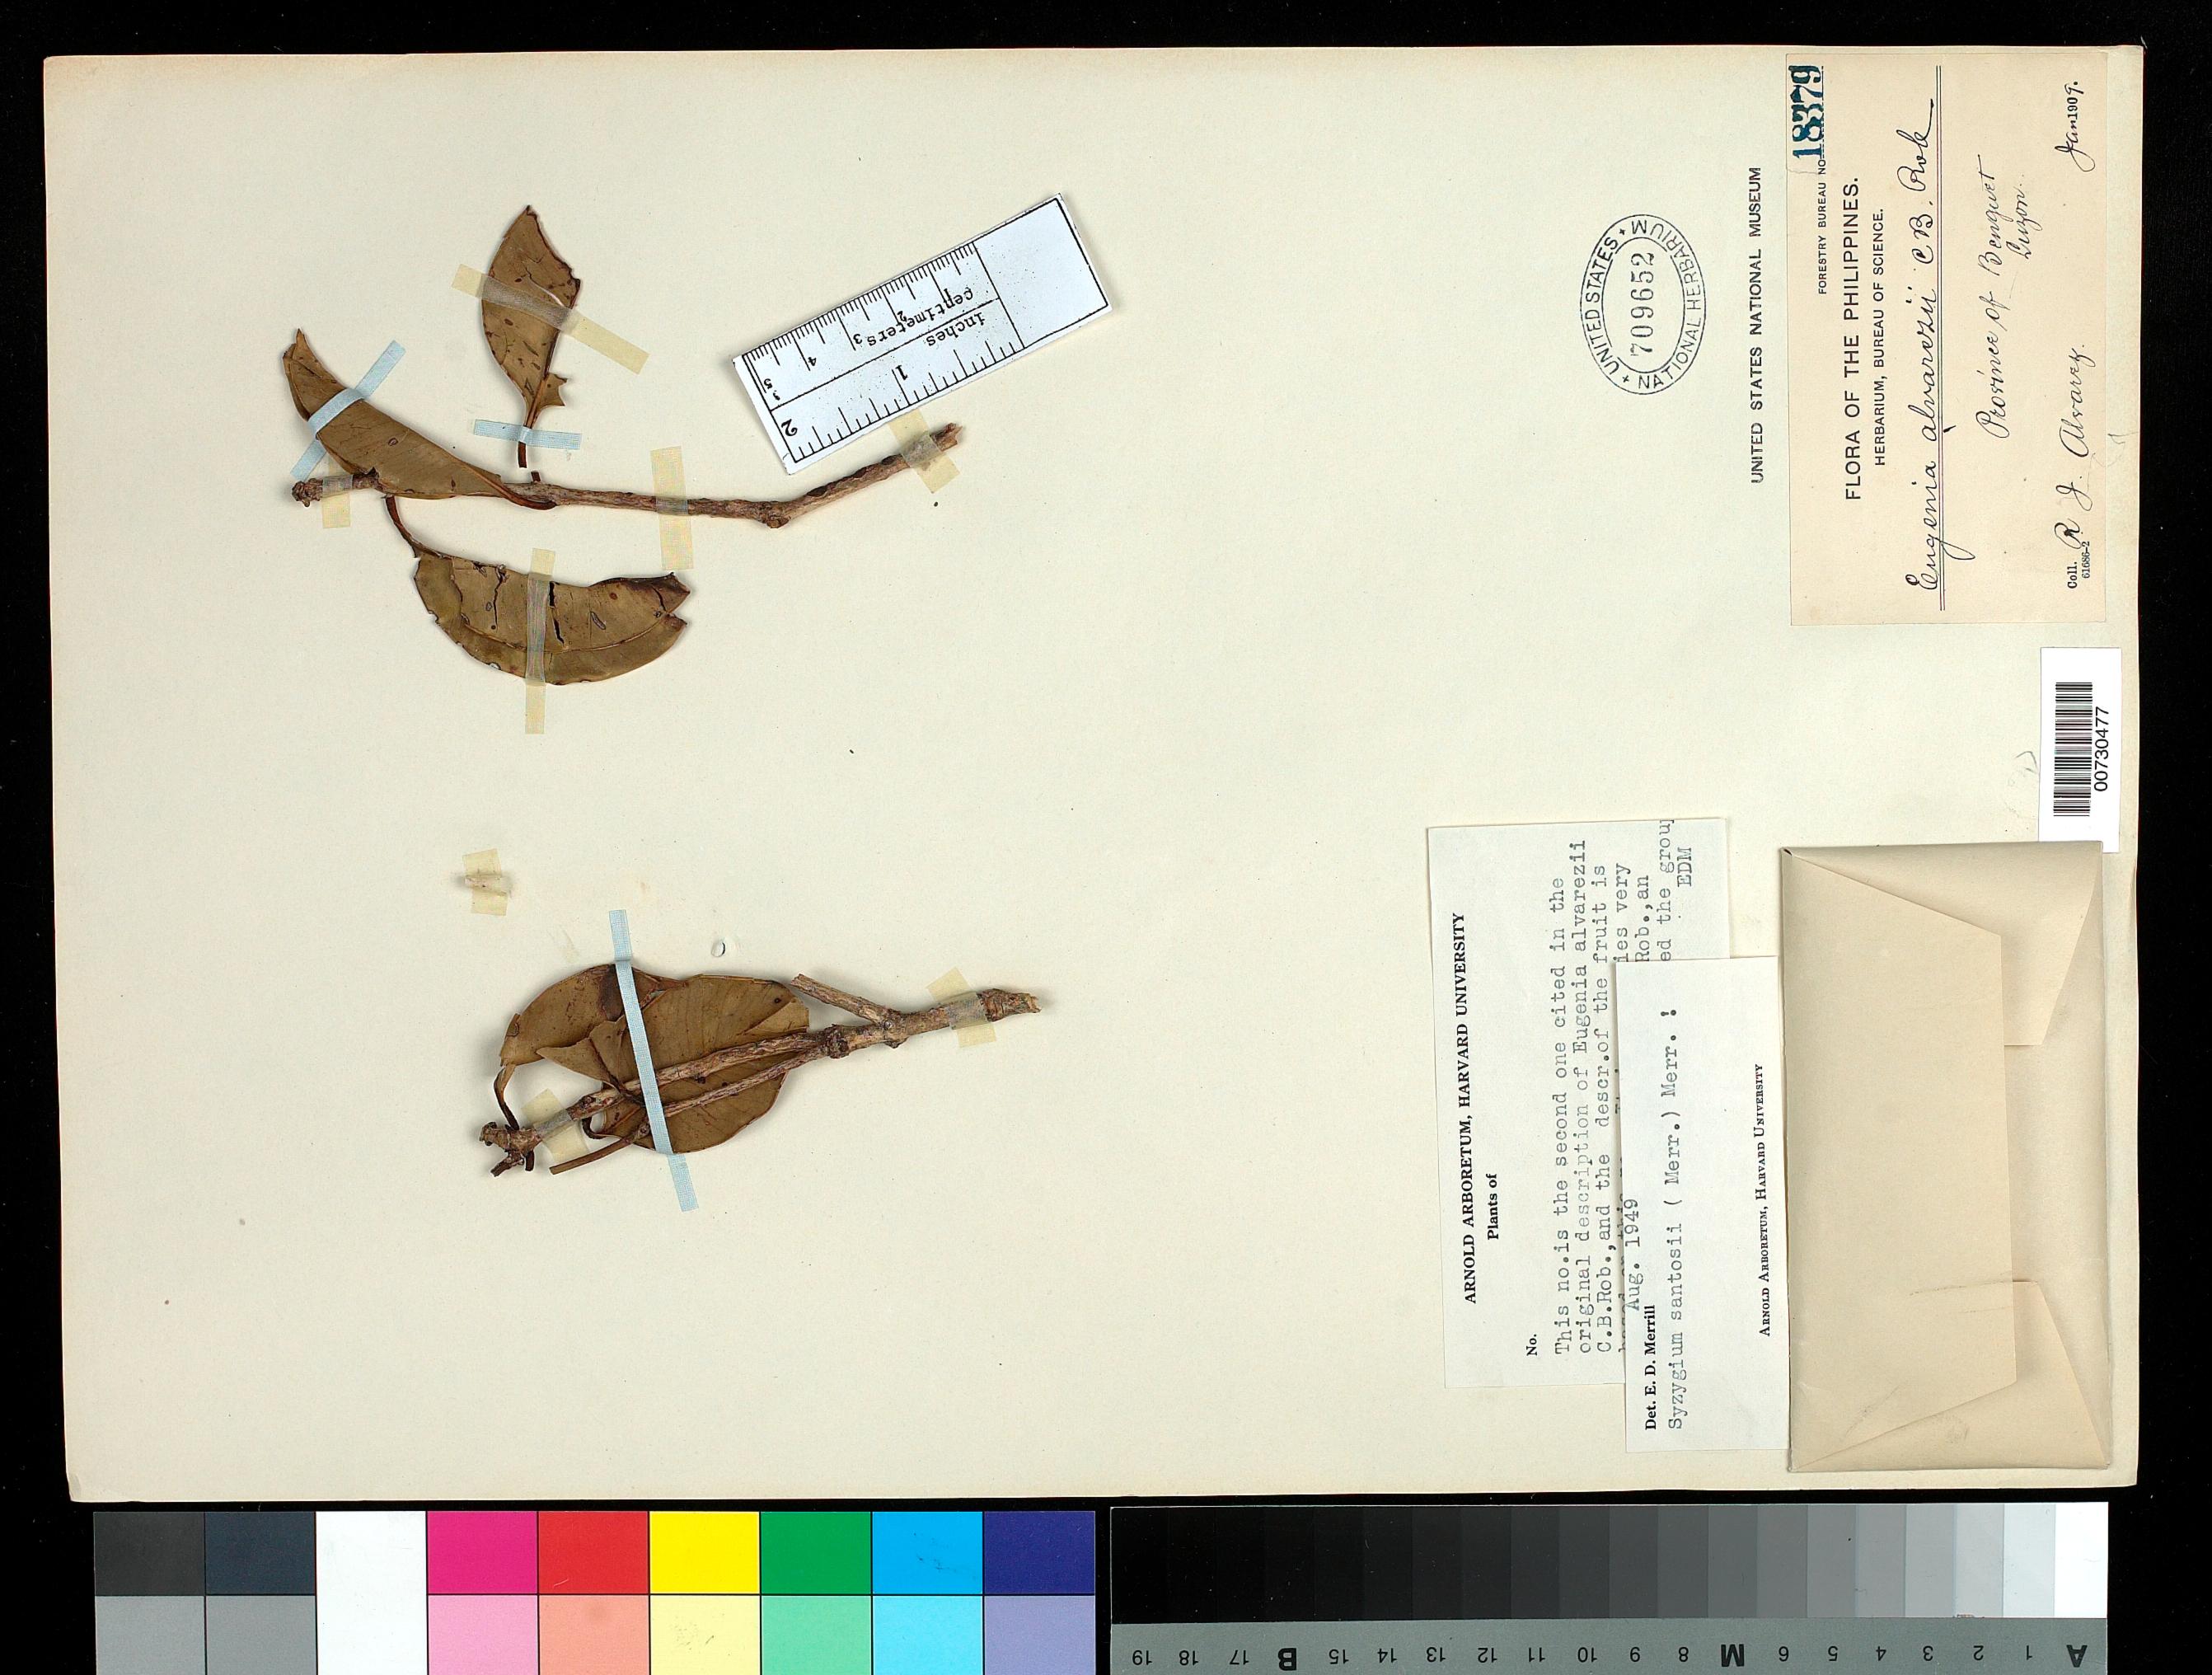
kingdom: Plantae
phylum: Tracheophyta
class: Magnoliopsida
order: Myrtales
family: Myrtaceae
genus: Syzygium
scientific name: Syzygium santosii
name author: (Merr.) Merr.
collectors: R. Alvarez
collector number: For. Bur. 18379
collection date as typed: Jan 1909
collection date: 1909-01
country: Philippines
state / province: Cordillera (Administrative Region)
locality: Benquet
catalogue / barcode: US 709652